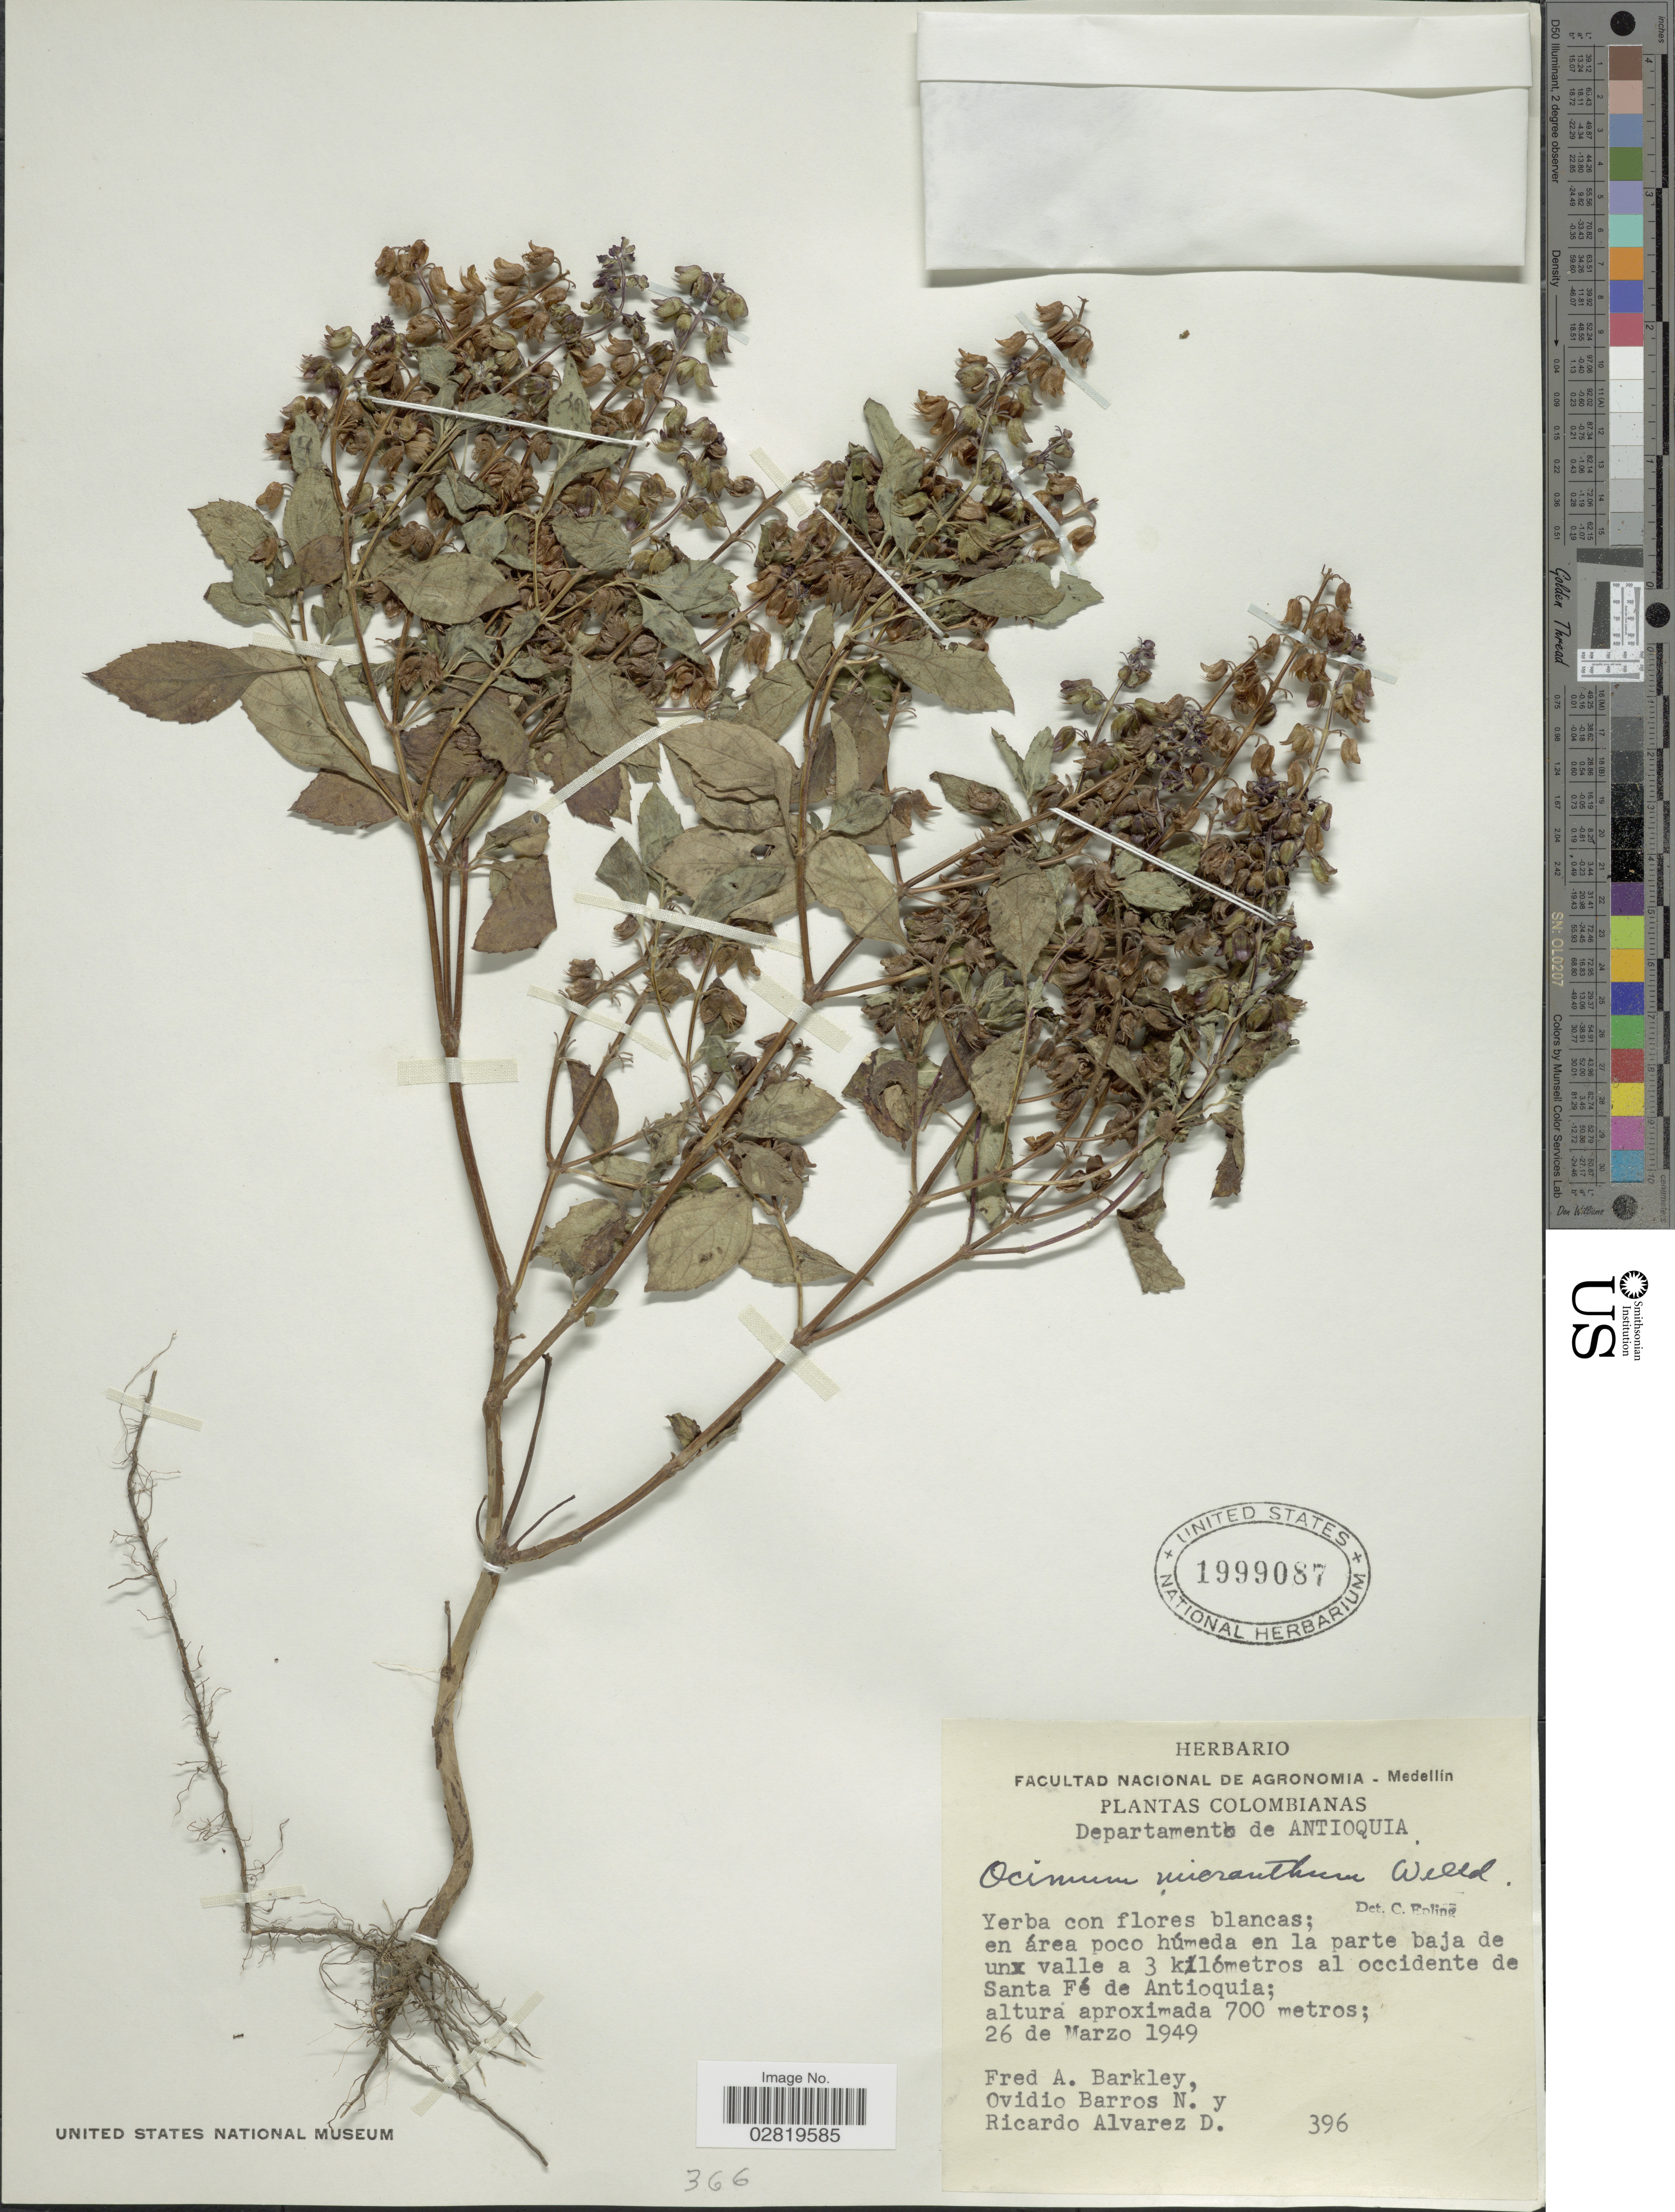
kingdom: Plantae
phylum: Tracheophyta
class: Magnoliopsida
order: Lamiales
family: Lamiaceae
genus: Ocimum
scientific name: Ocimum micranthum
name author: Willd.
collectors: F. A. Barkley, O. Barros & R. Alvarez D.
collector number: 396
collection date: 1949-03-26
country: Colombia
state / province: Antioquia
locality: Departamento de Antioquia, en área poco húmedo en la parte baja de un valle a 3 kilómetros al occidente de Santa Fé de Antioquia.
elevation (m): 700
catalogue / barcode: US 1999087